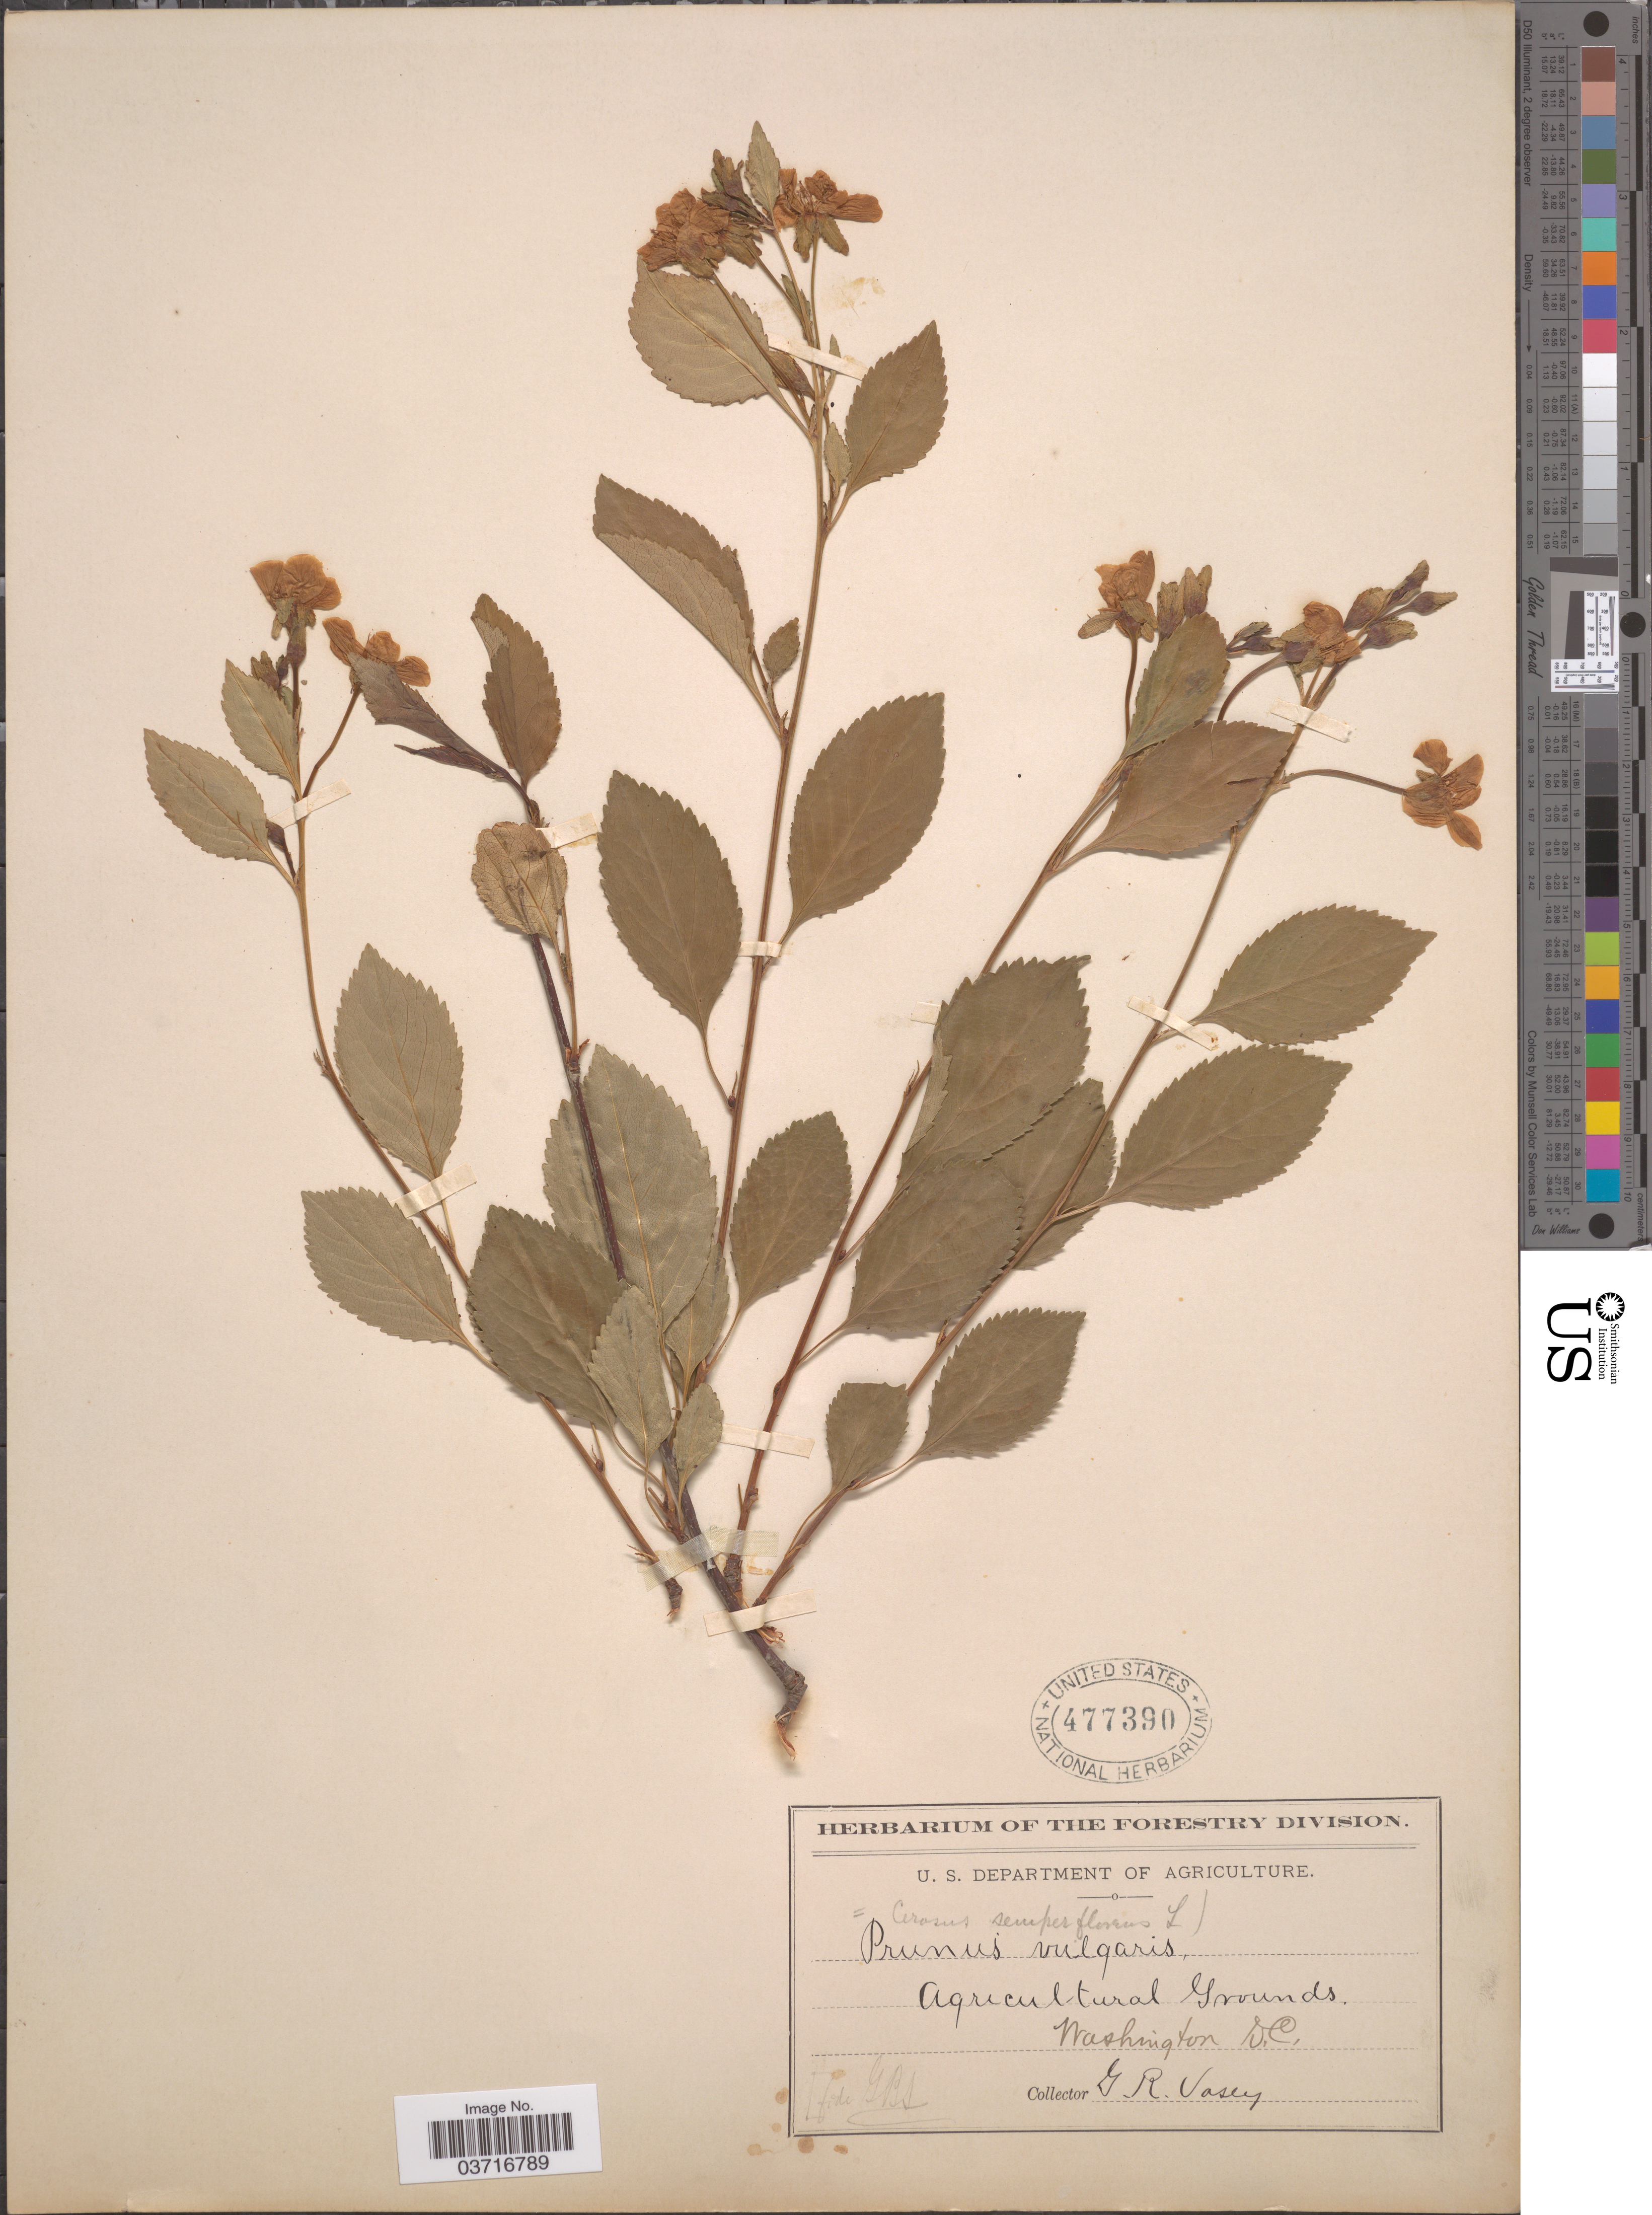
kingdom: Plantae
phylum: Tracheophyta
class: Magnoliopsida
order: Rosales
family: Rosaceae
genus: Prunus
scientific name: Prunus semperflorens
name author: Ehrh.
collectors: G. R. Vasey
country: United States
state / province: District of Columbia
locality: Agricultural Grounds. Washington D.C.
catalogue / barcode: US 477390